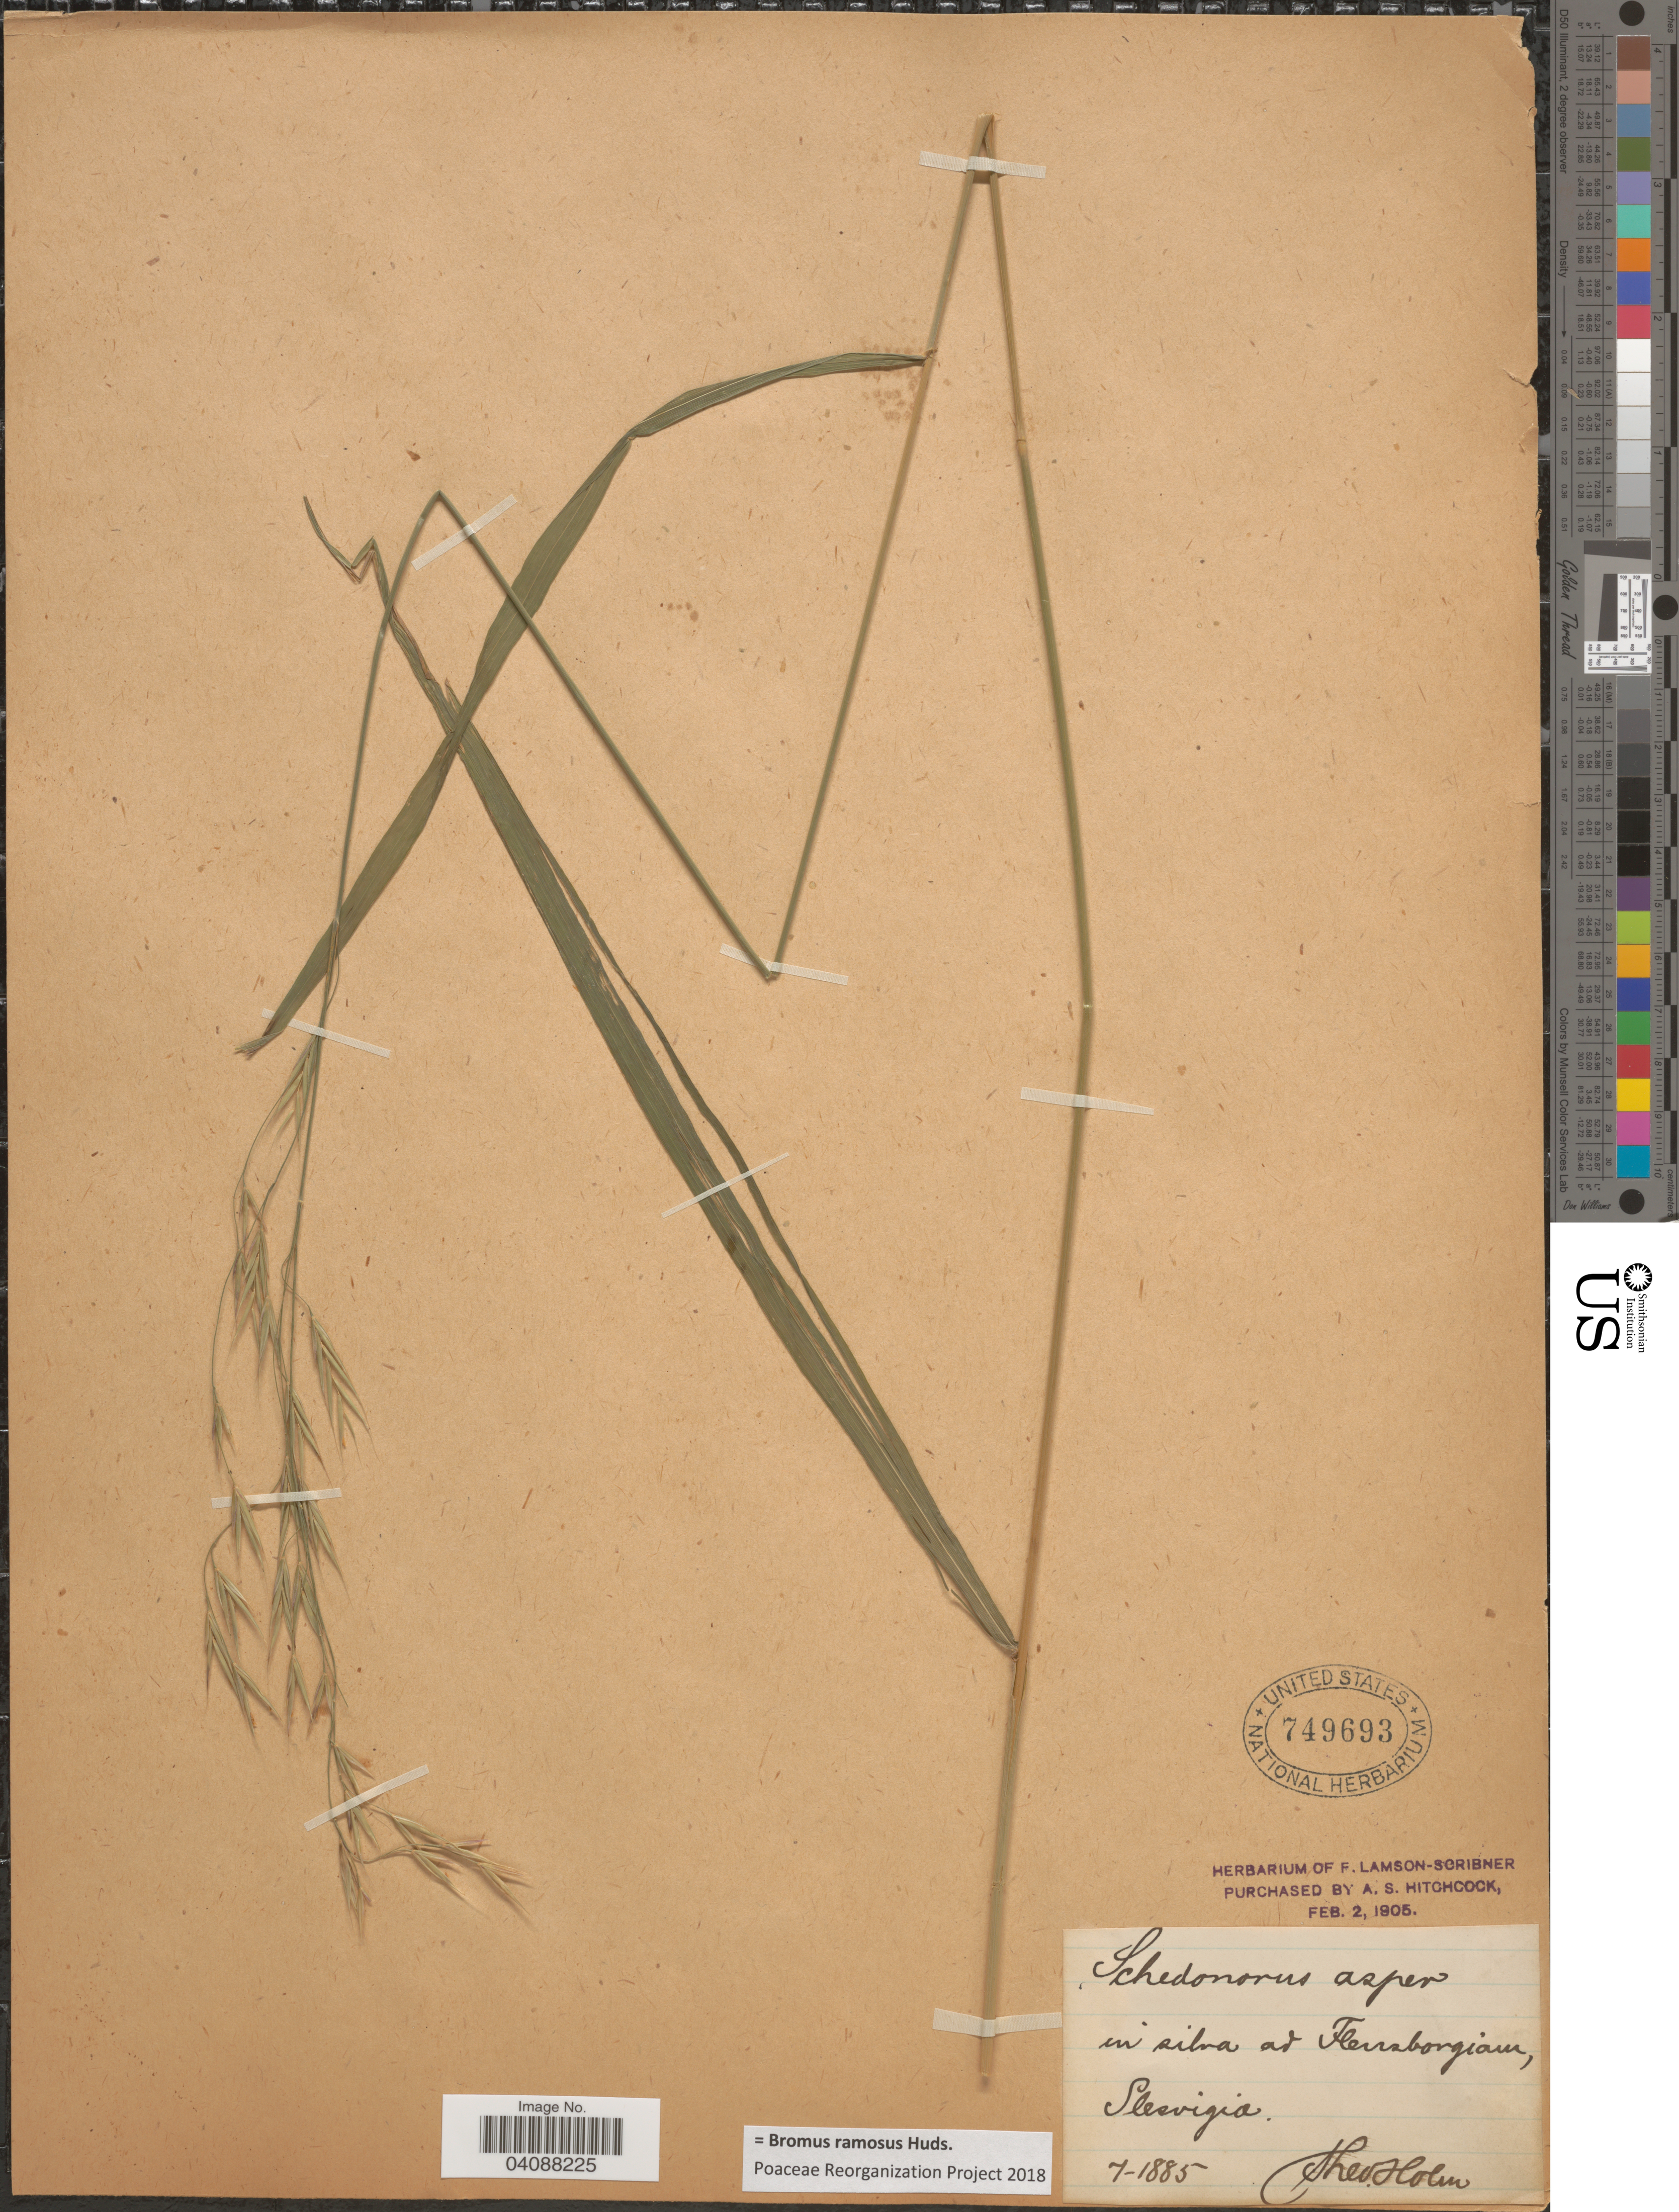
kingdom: Plantae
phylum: Tracheophyta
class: Liliopsida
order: Poales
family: Poaceae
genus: Bromus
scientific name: Bromus ramosus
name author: Huds.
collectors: H. T. Holm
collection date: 1885-07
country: Denmark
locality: In silvis ad Herrsborgiam, Slesvigia.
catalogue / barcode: US 749693